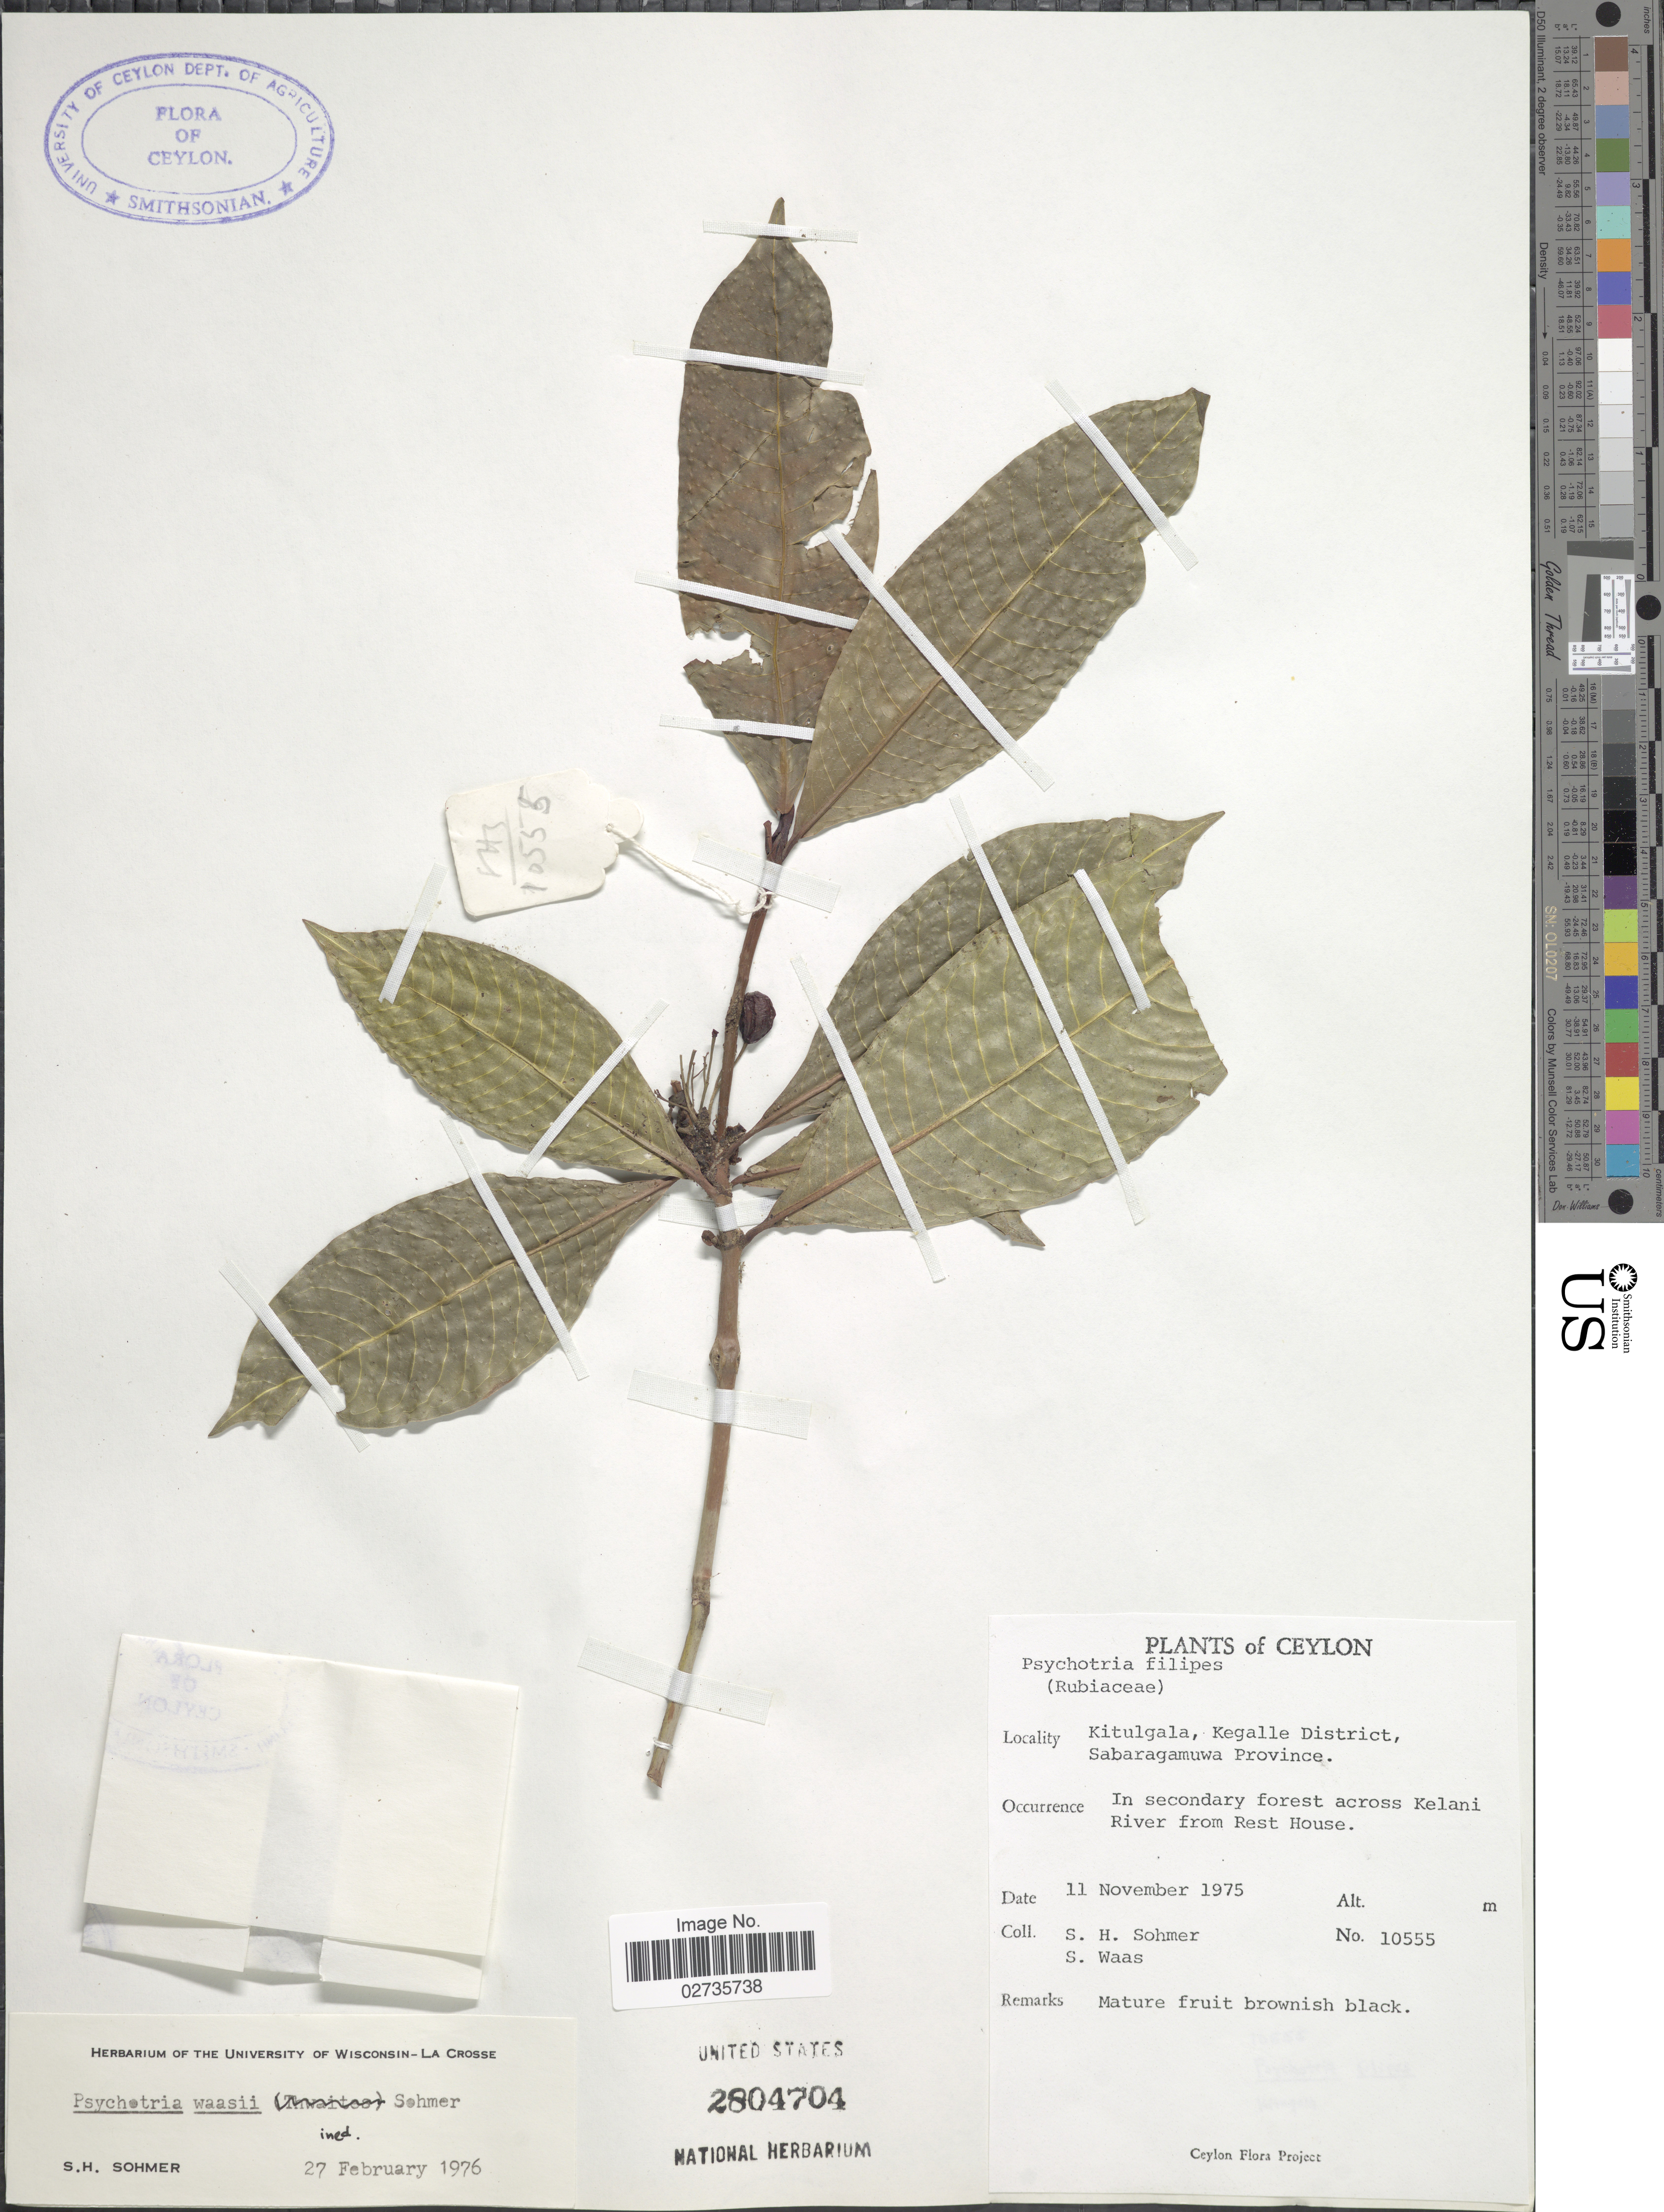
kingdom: Plantae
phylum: Tracheophyta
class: Magnoliopsida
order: Gentianales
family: Rubiaceae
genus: Psychotria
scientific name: Psychotria waasii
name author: Sohmer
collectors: S. H. Sohmer & S. Waas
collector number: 10555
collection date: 1975-11-11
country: Sri Lanka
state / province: Sabaragamuwa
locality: Ceylon, Kitulgala, Kegalle District, In secondary forest across Kelani River from Rest House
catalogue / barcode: US 2804704